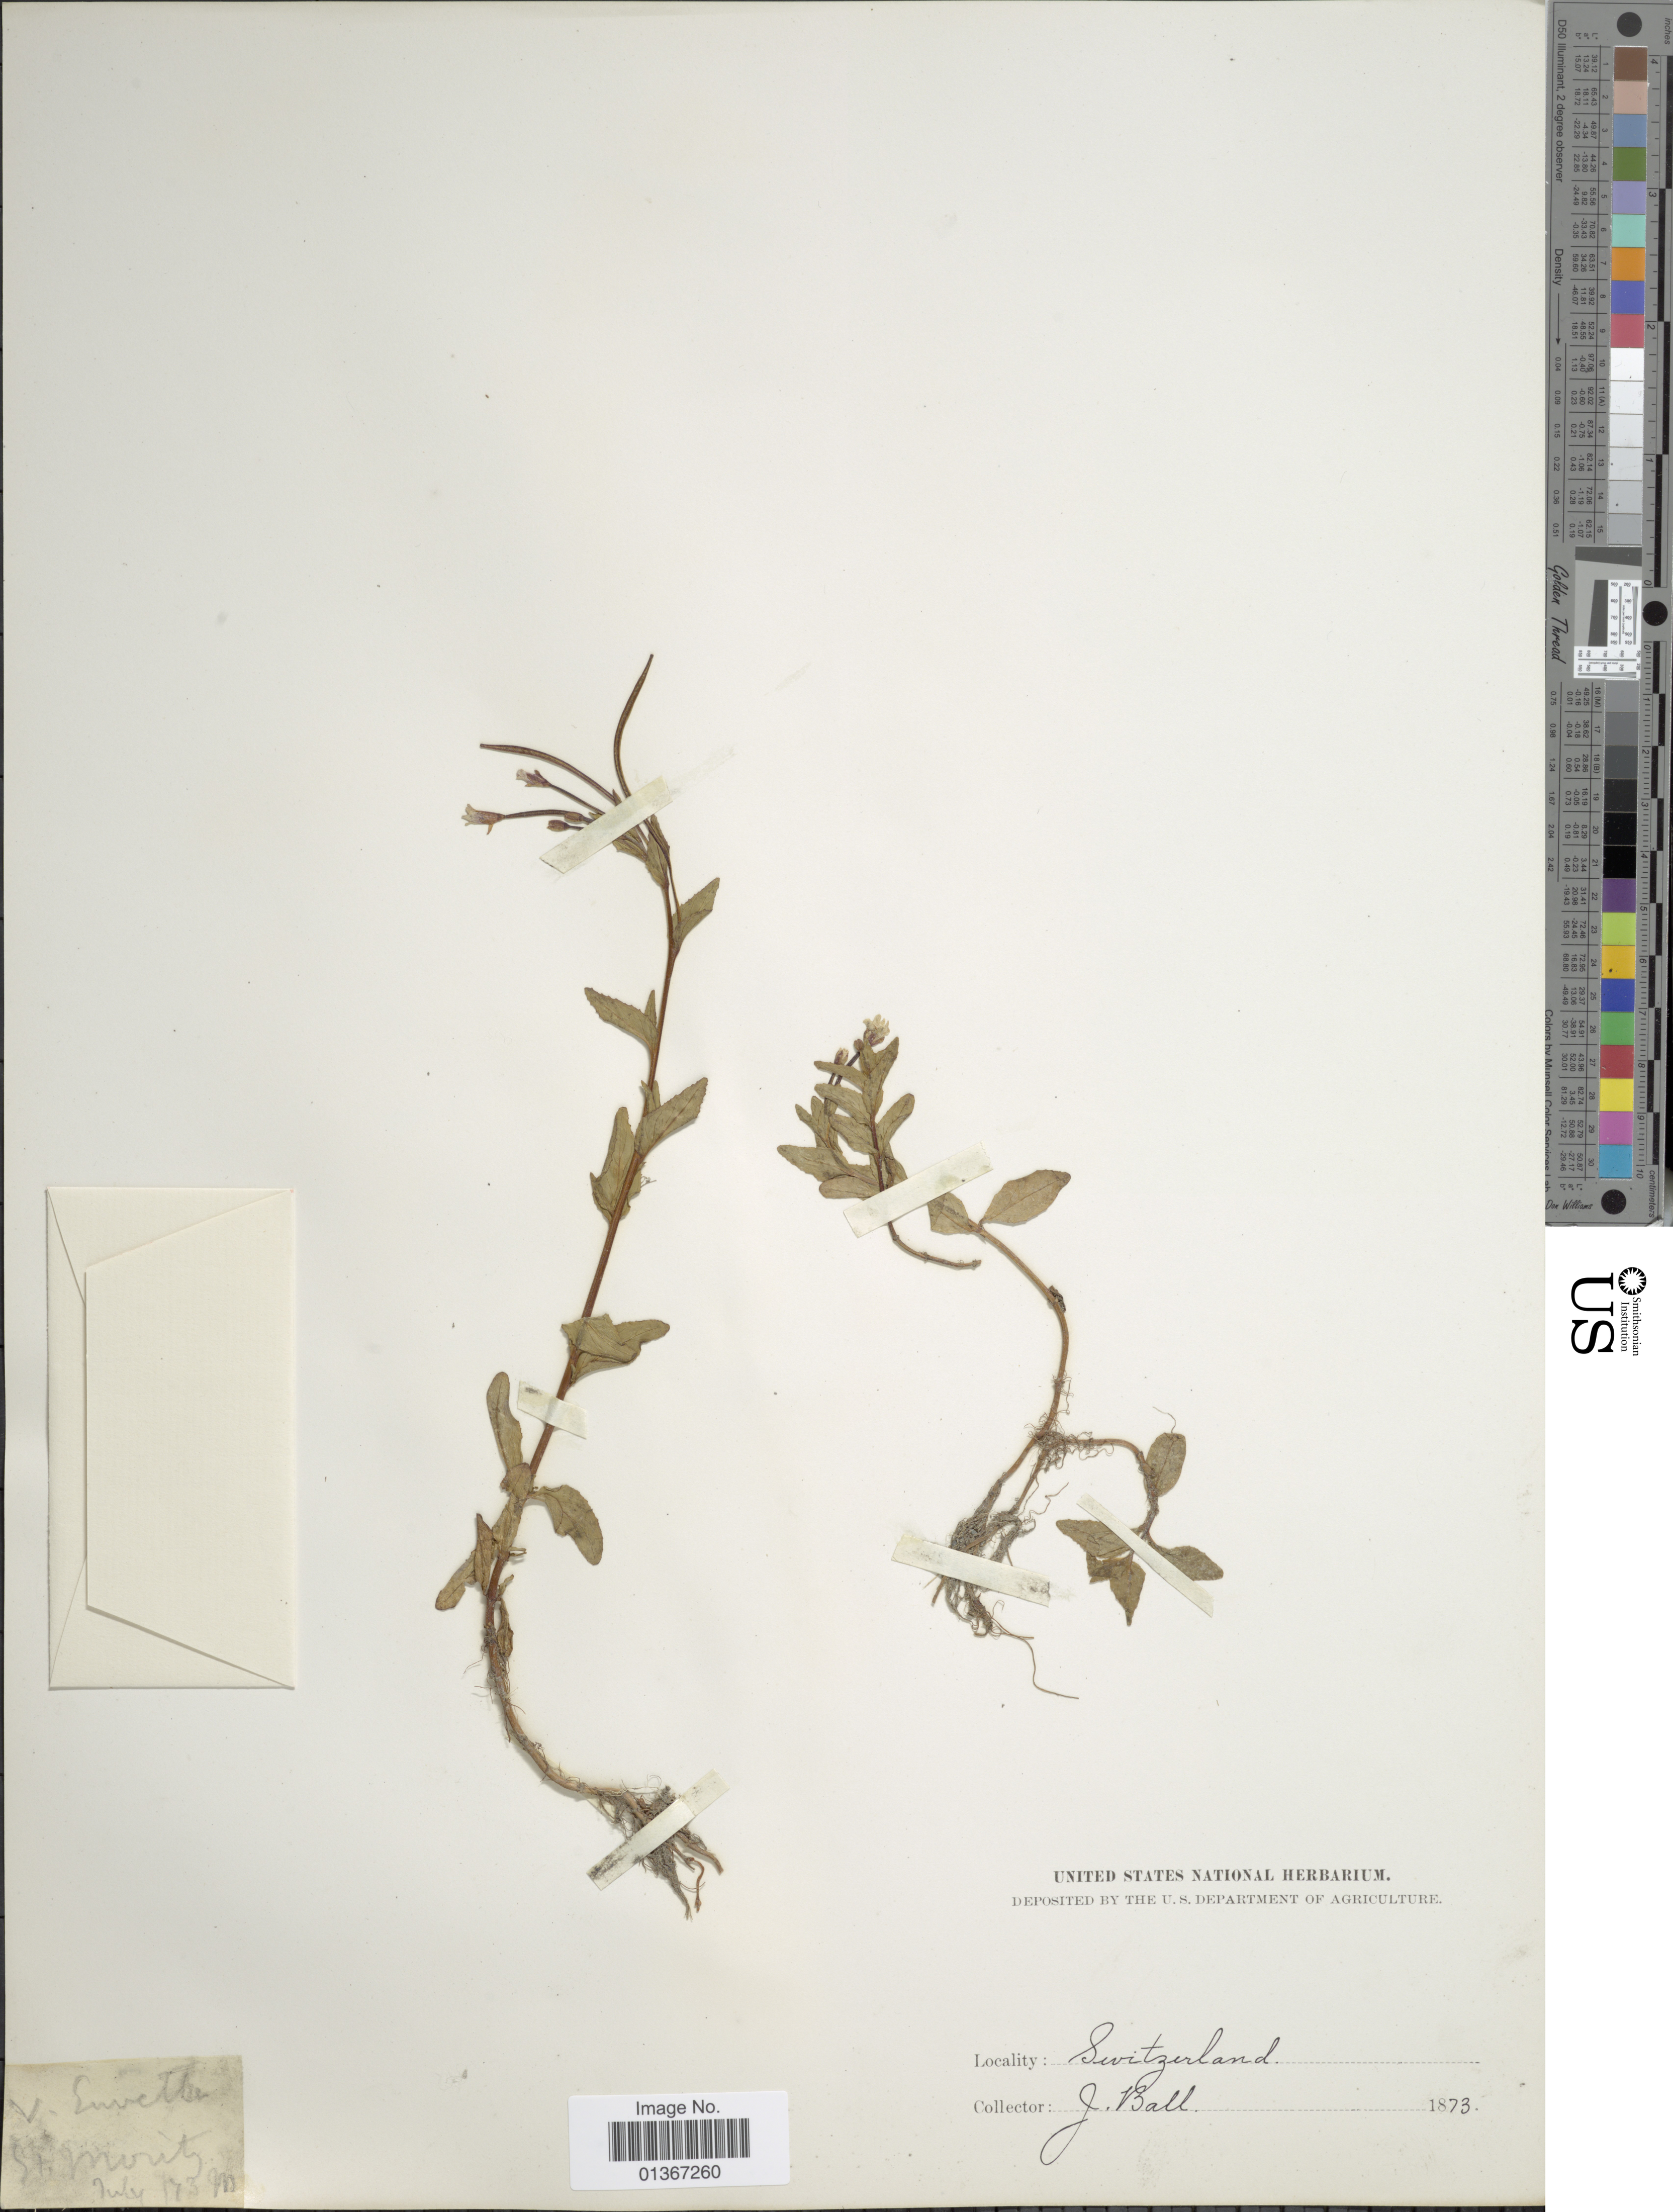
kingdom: Plantae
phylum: Tracheophyta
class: Magnoliopsida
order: Myrtales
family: Onagraceae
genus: Epilobium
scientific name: Epilobium sp.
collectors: J. Ball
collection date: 1873-07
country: Switzerland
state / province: Graubunden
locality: St. Moritz.